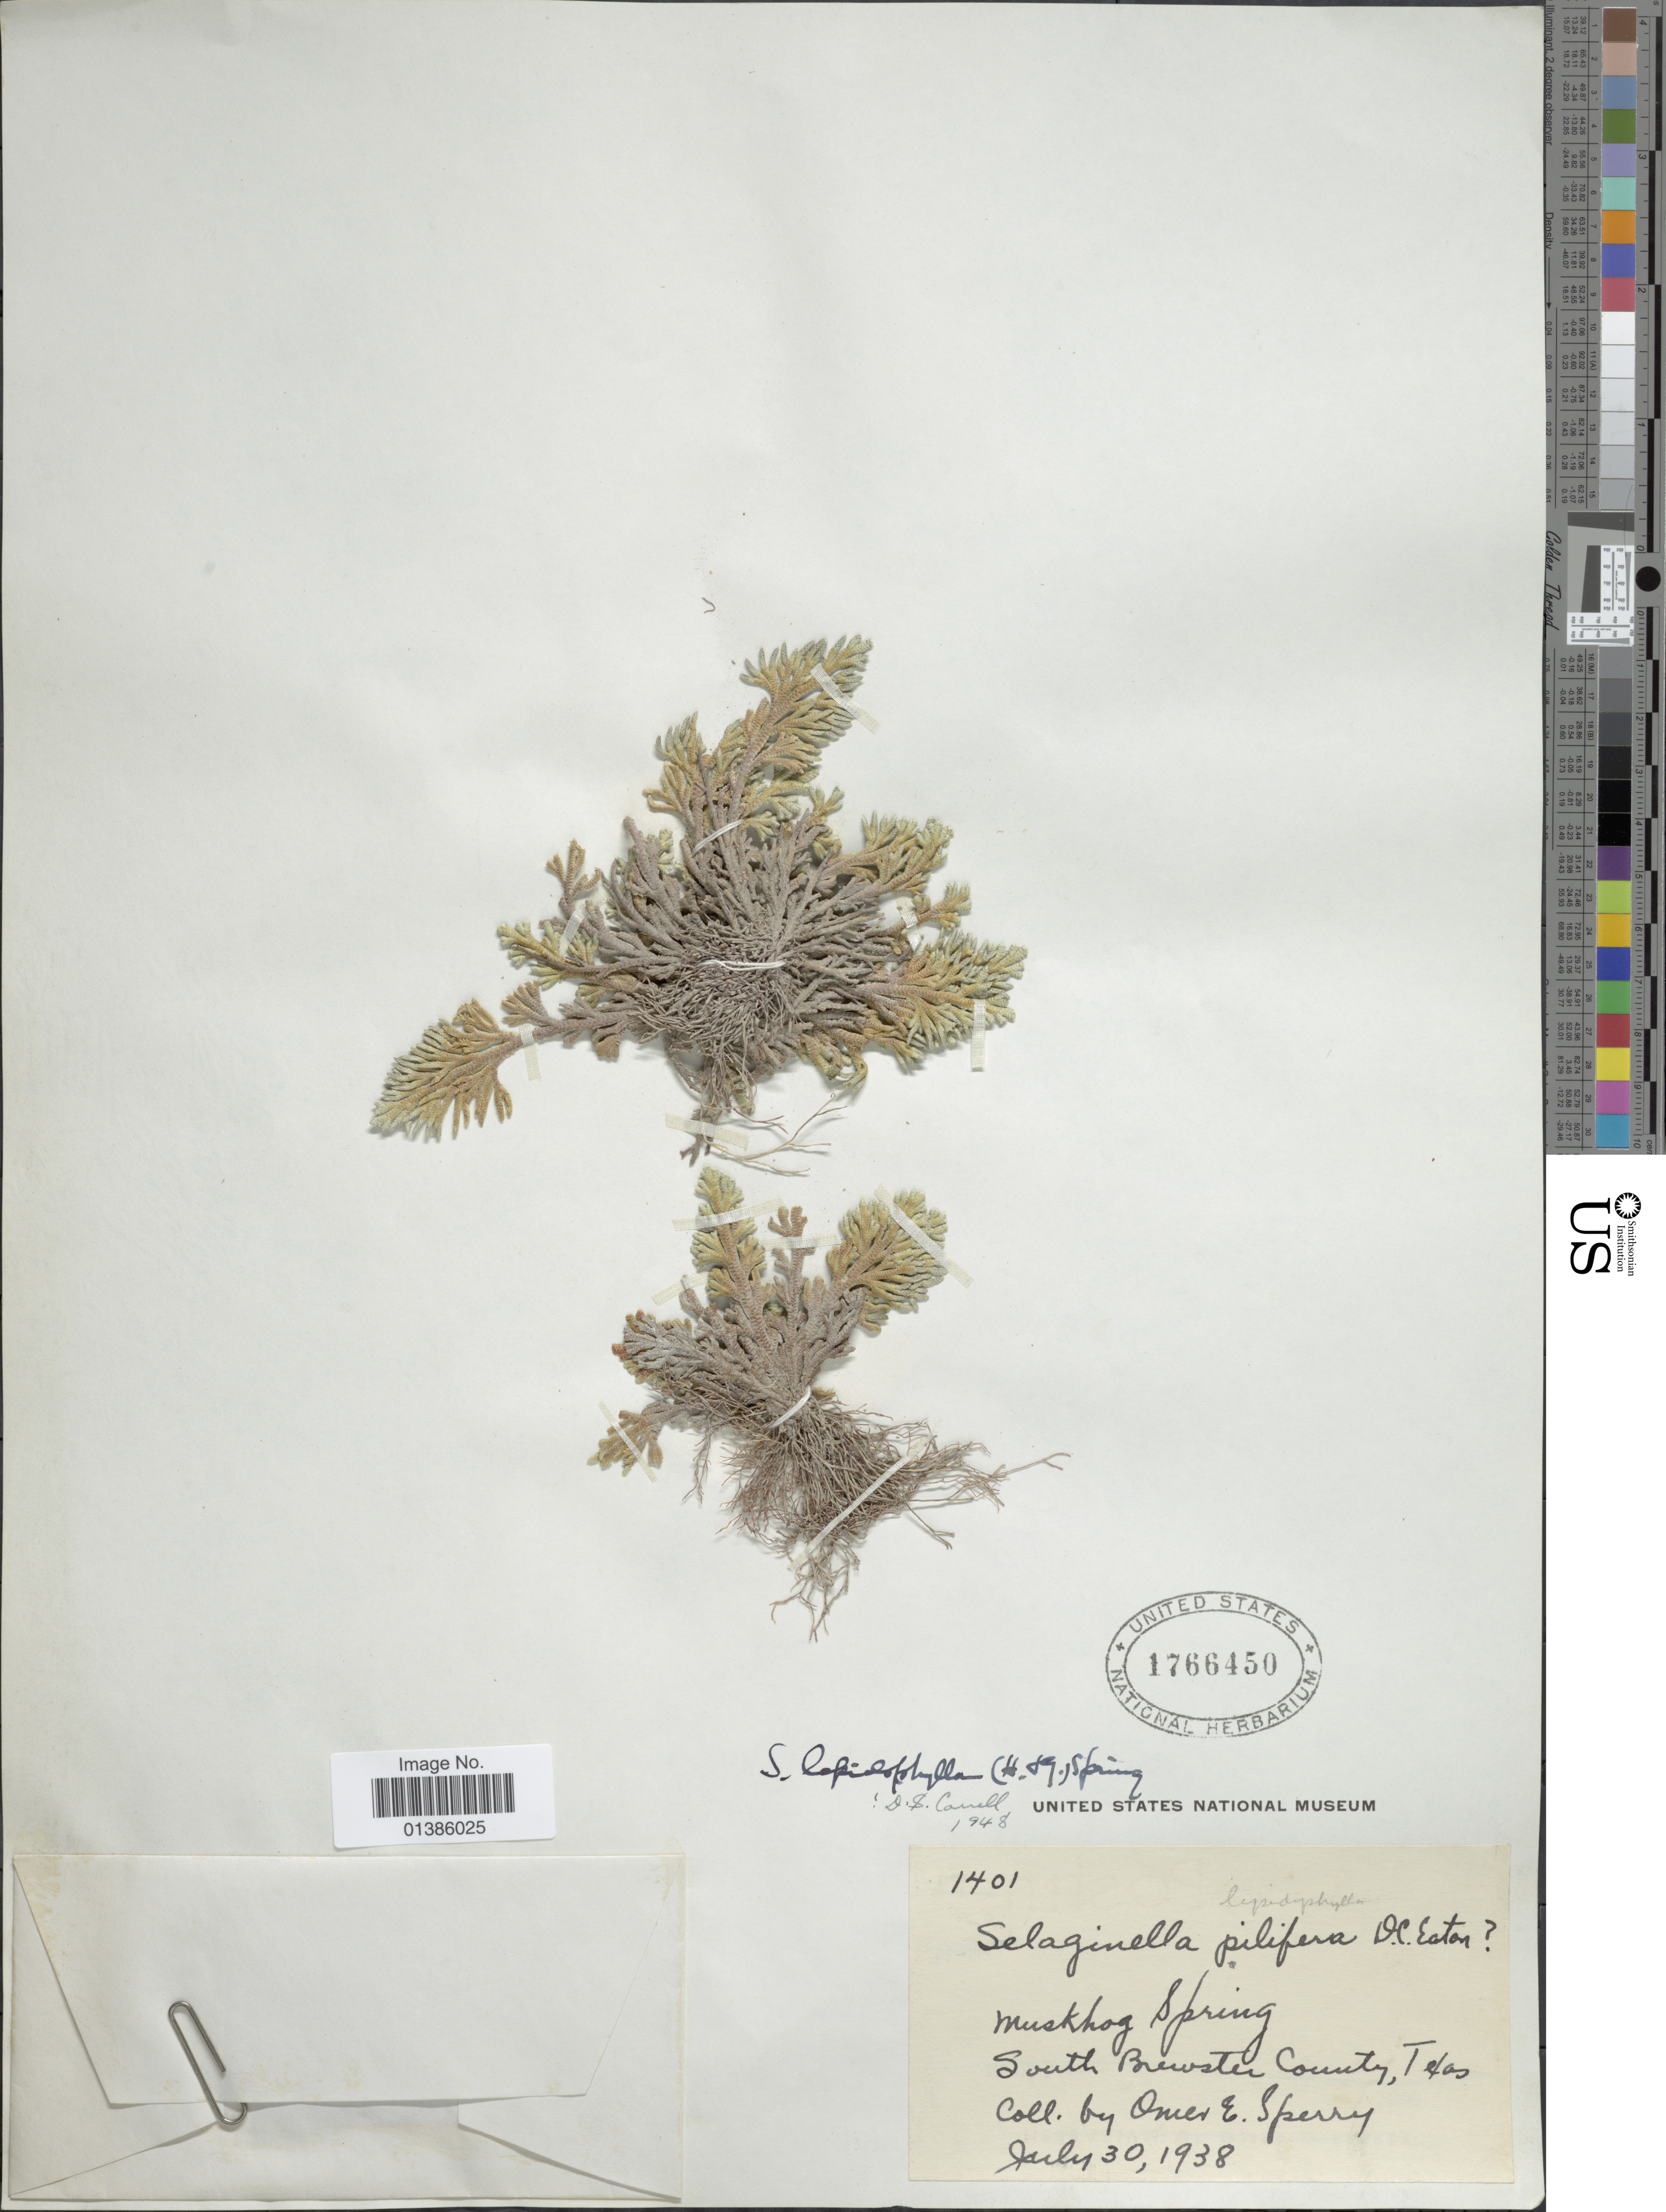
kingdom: Plantae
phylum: Tracheophyta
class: Lycopodiopsida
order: Selaginellales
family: Selaginellaceae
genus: Selaginella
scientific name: Selaginella lepidophylla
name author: (Hook. & Grev.) Spring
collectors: O. E. Sperry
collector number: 1401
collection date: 1938-07-30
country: United States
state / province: Texas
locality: Muskhog Spring. South Brewster County.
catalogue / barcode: US 1766450